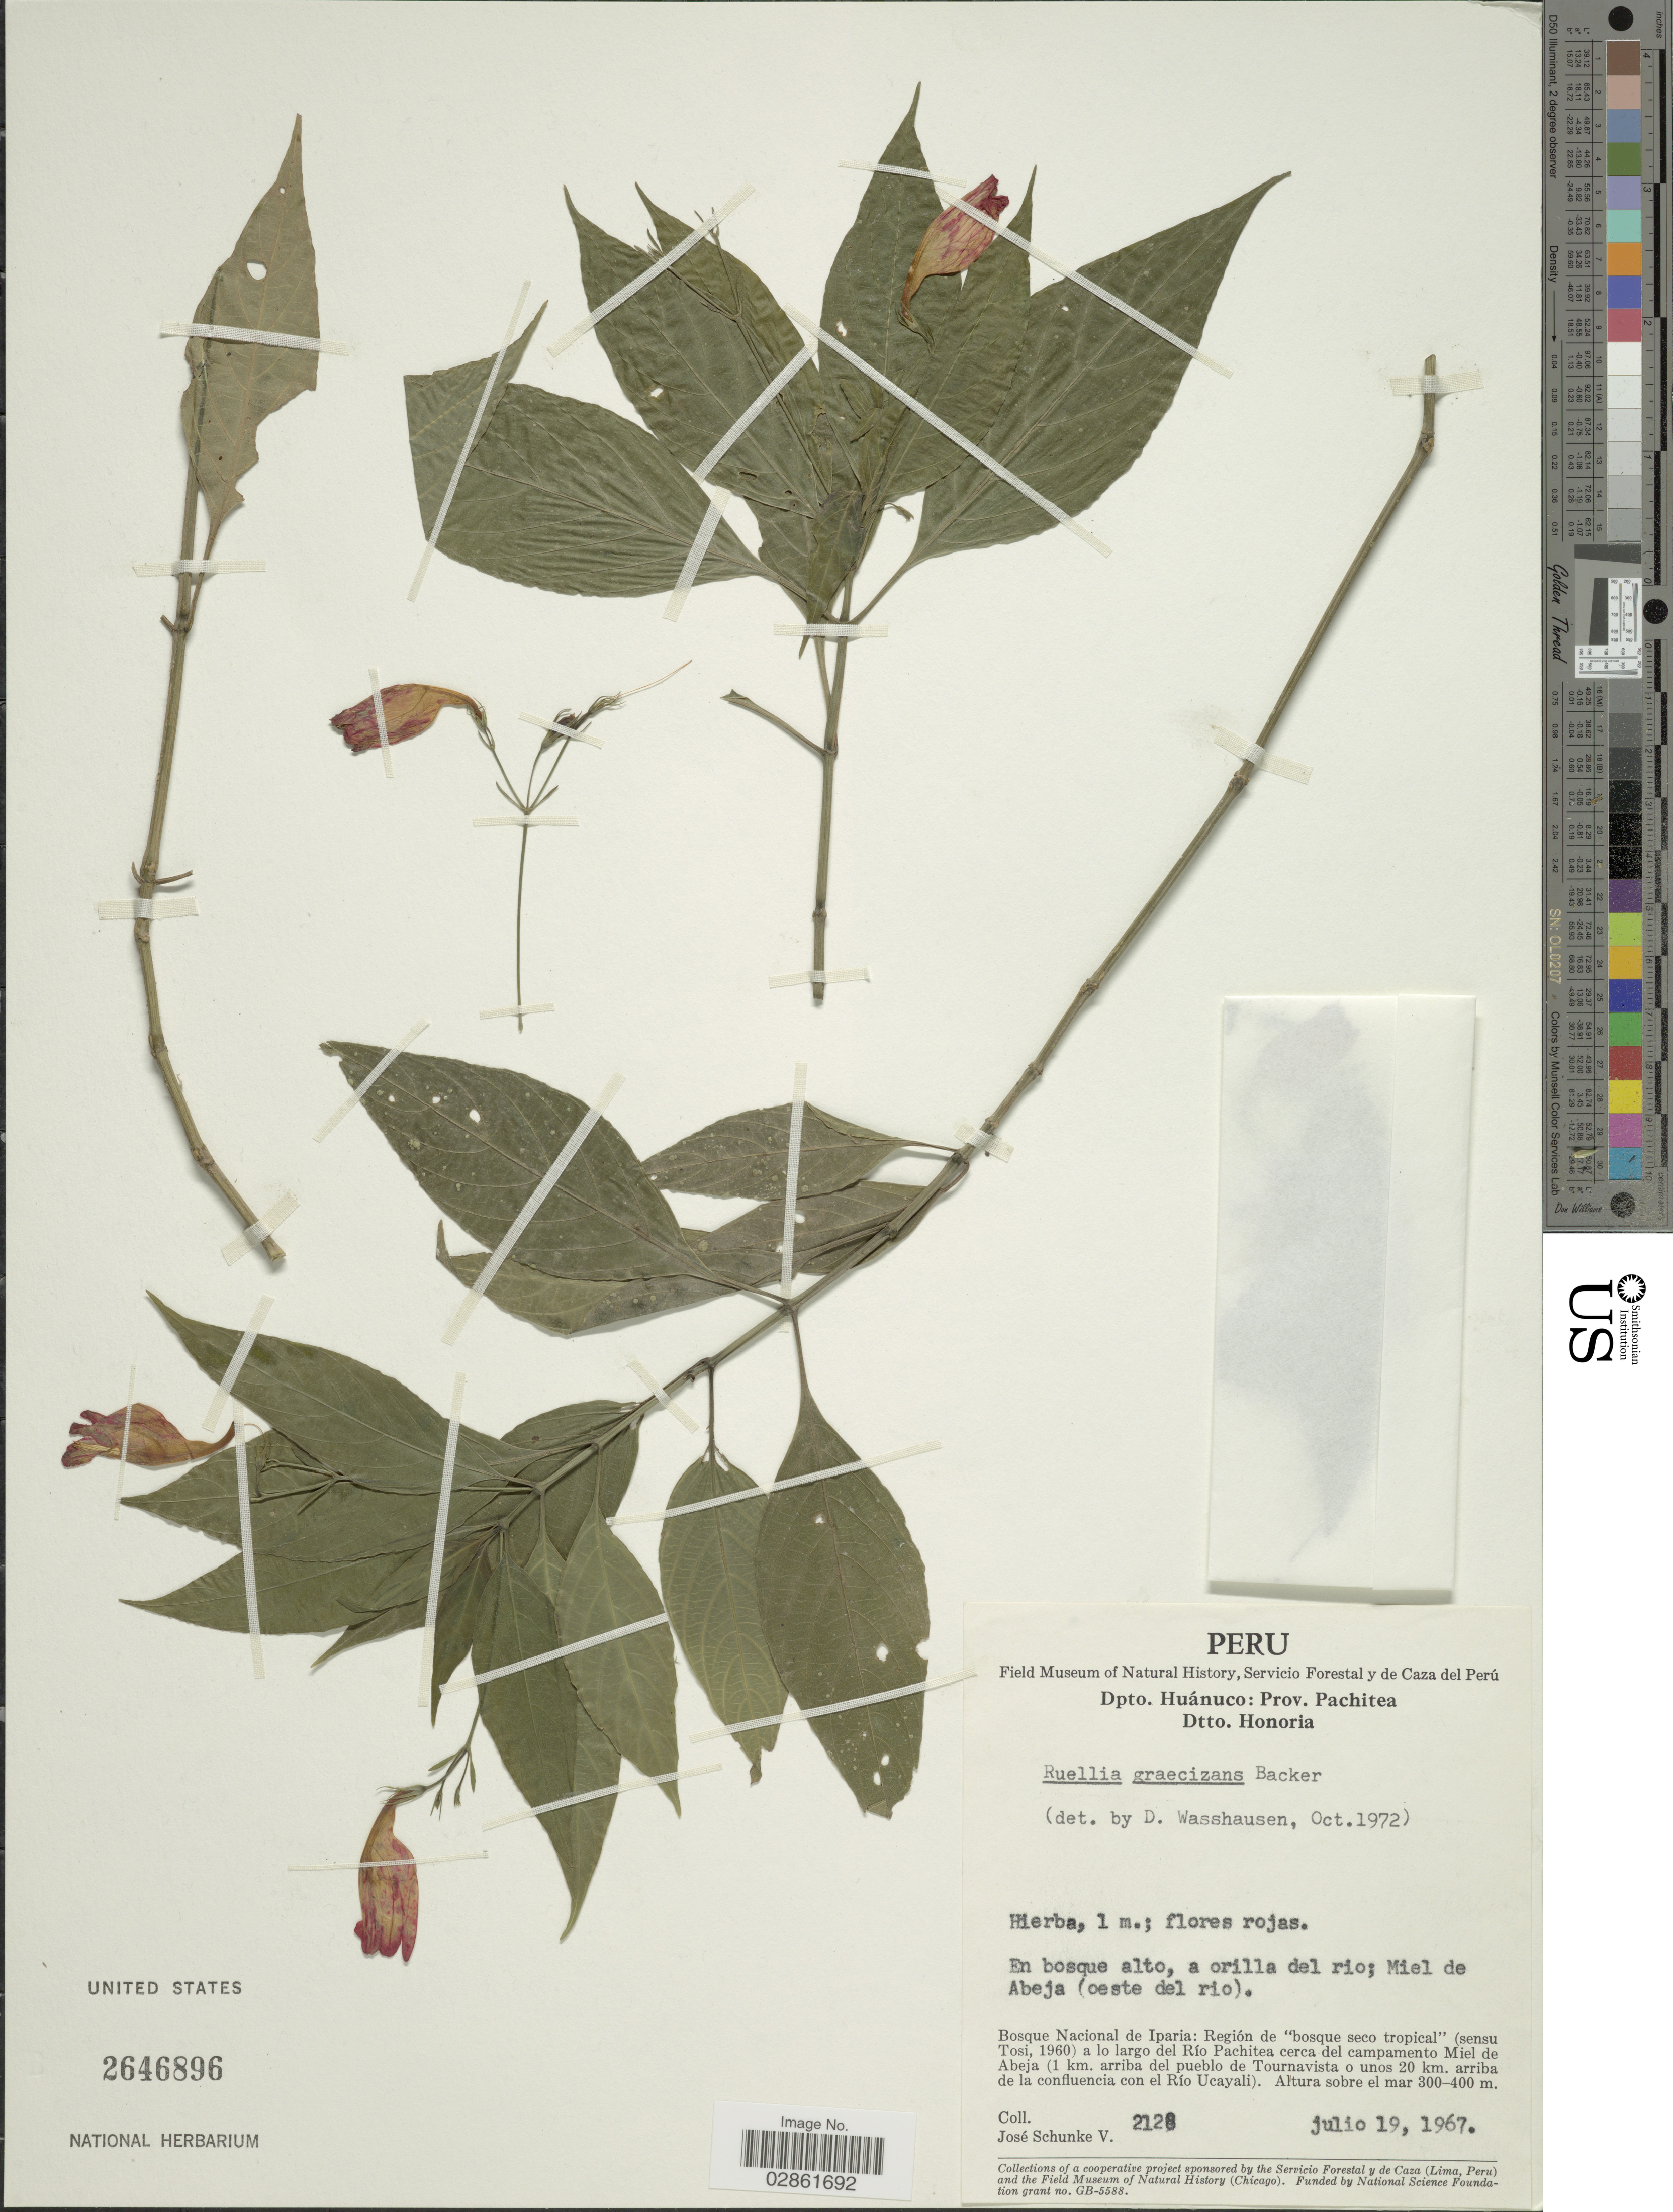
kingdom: Plantae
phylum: Tracheophyta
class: Magnoliopsida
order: Lamiales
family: Acanthaceae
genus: Ruellia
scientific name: Ruellia pearcei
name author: Rusby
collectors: J. Schunke Vigo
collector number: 2128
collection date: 1967-07-19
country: Peru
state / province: Huánuco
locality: Dpto. Huánuco: Prov. Pachitea. Dtto. Honoria. Miel de Abeja (oeste del rio). Bosque Nacional de Iparia: Región de "bosque seco tropical" (sensu Tosi, 1960) a lo largo del Río Pachitea cerca del campamento Miel de Abeja (1 km. arriba del pueblo de Tournavista o unos 20 km. arriba de la confluencia con el Río Ucayali).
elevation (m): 300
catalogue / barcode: US 2646896